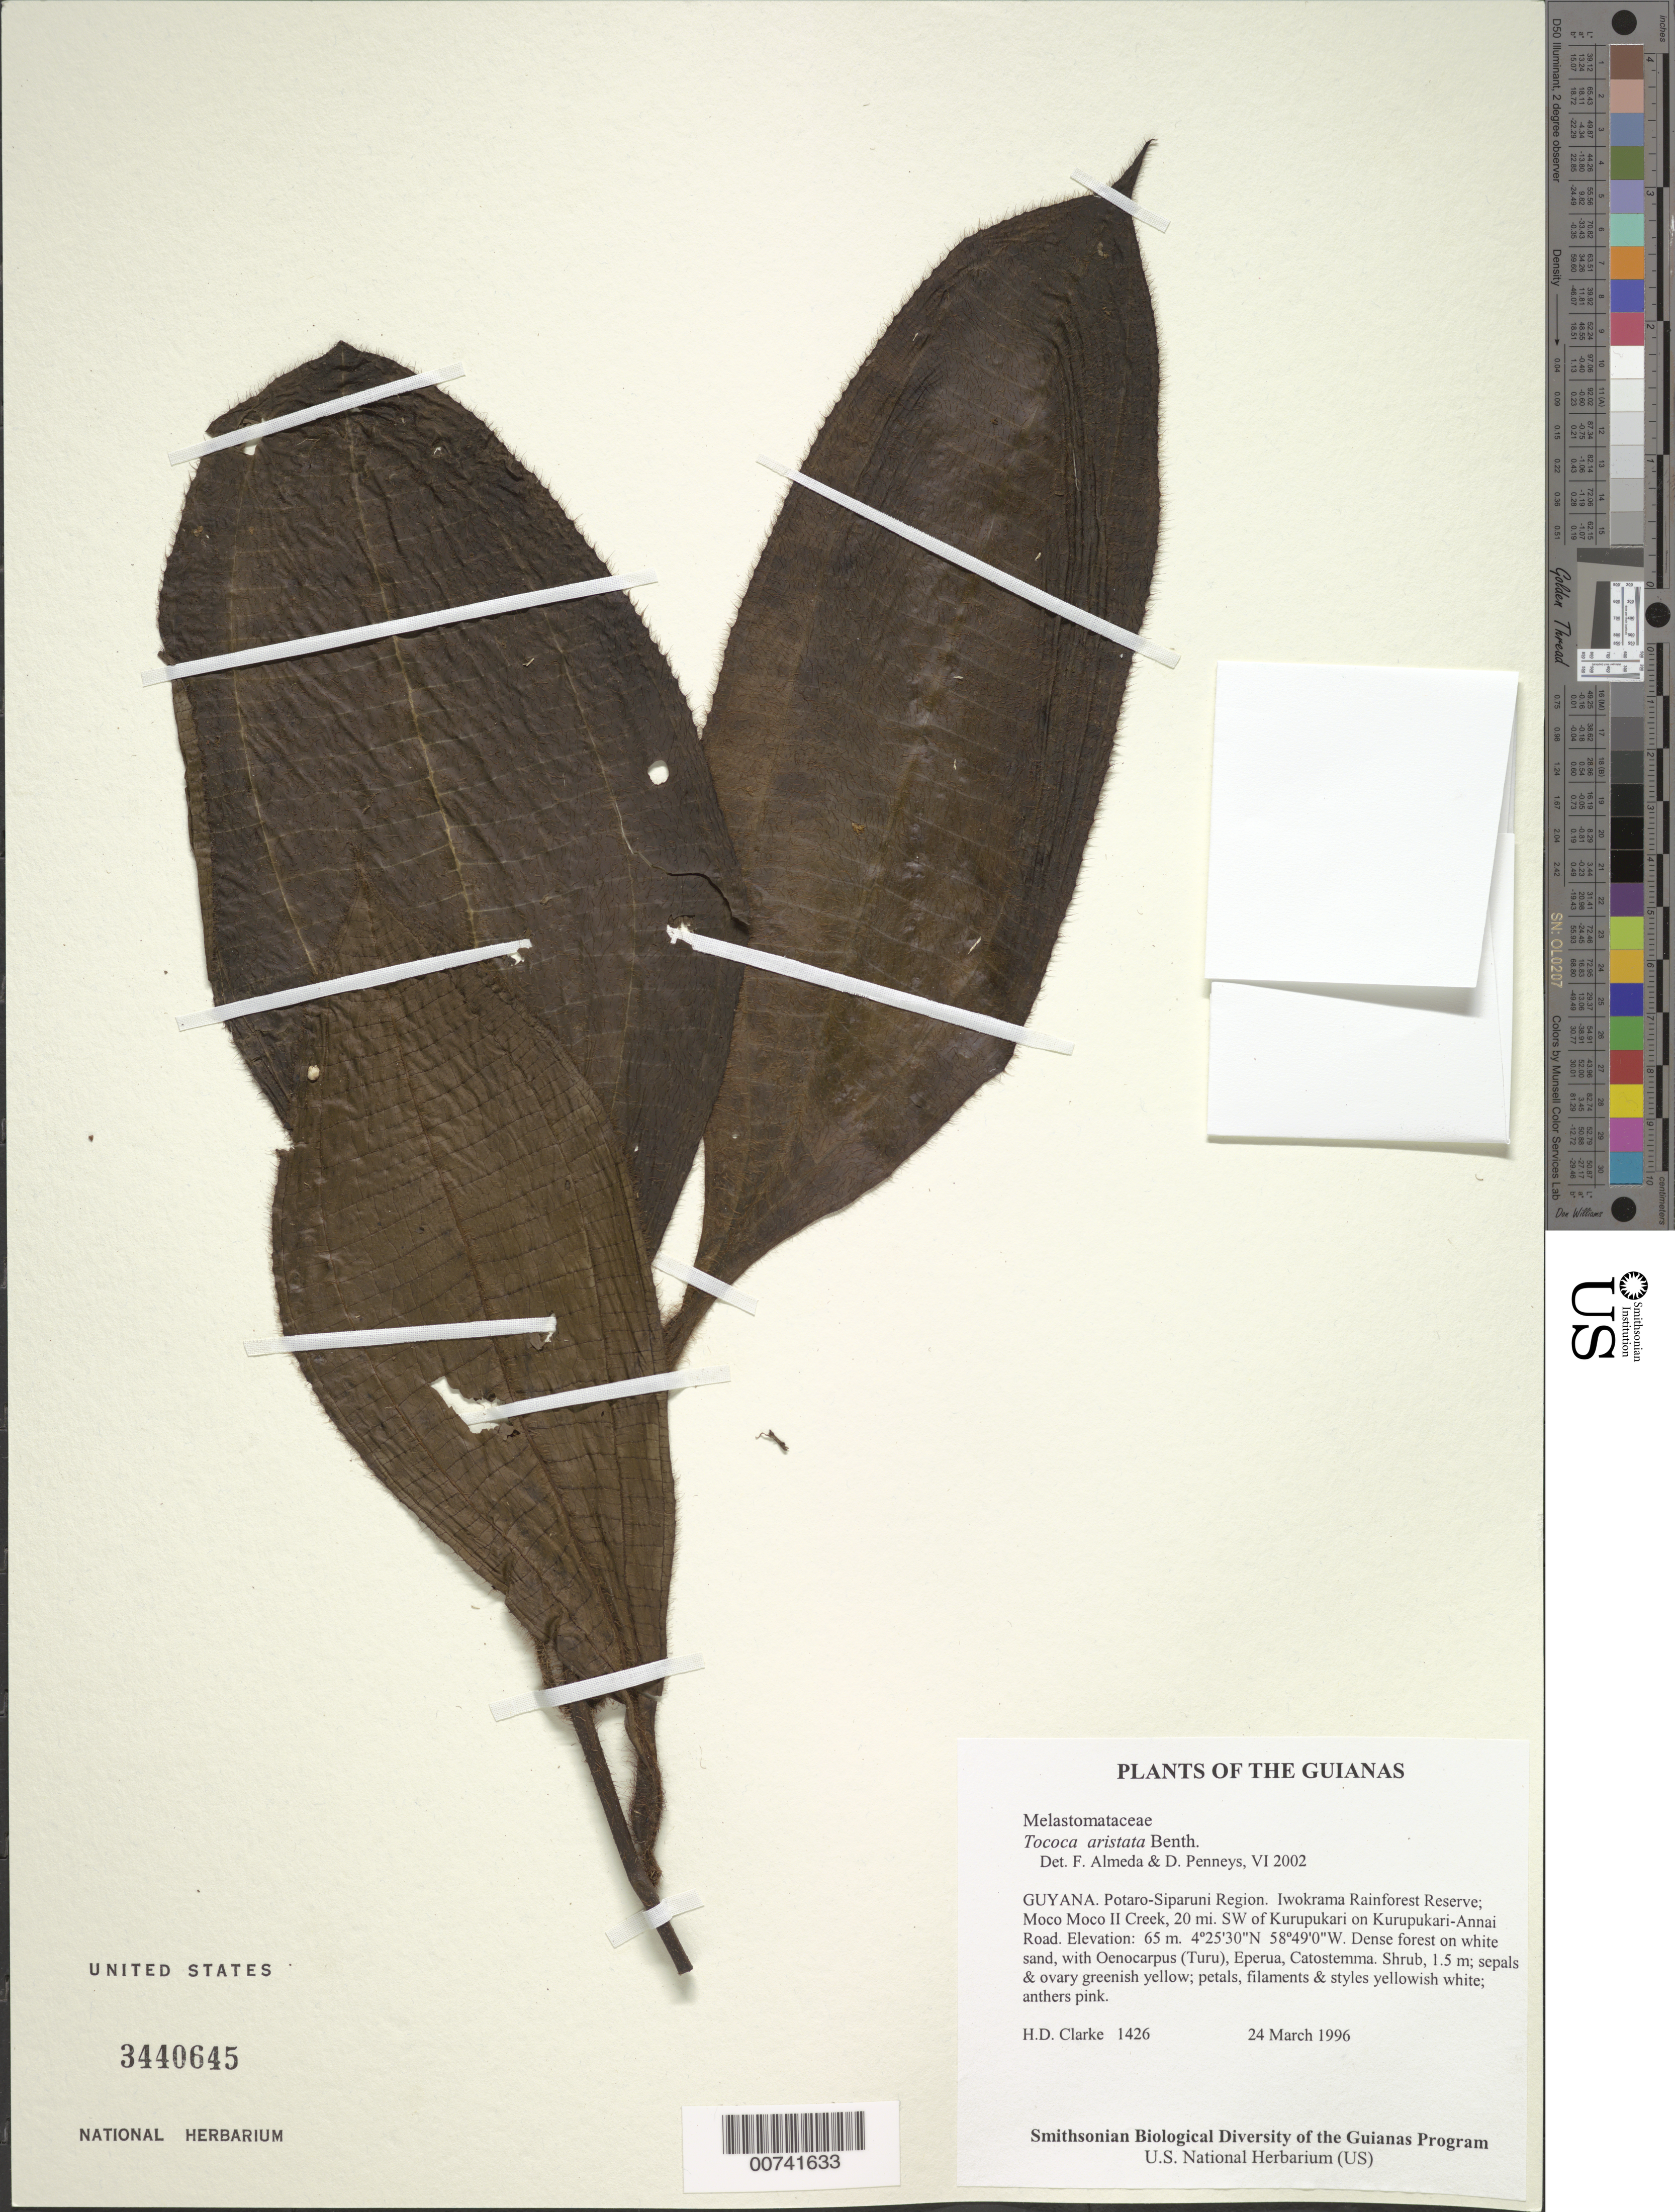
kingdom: Plantae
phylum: Tracheophyta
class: Magnoliopsida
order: Myrtales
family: Melastomataceae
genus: Tococa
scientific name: Tococa aristata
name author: Benth.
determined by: Almeda, F.; Penneys, D. S.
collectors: H. D. Clarke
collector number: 1426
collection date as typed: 24 March 1996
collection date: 1996-03-24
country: Guyana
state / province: Potaro-Siparuni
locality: Iwokrama Rainforest Reserve; Moco Moco II Creek, 20 mi. SW of Kurupukari on Kurupukari-Annai Road, 1 km N E of camp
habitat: Dense forest on white sand, with Oenocarpus (Turu), Eperua, Catostemma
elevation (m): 65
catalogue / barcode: US 3440645